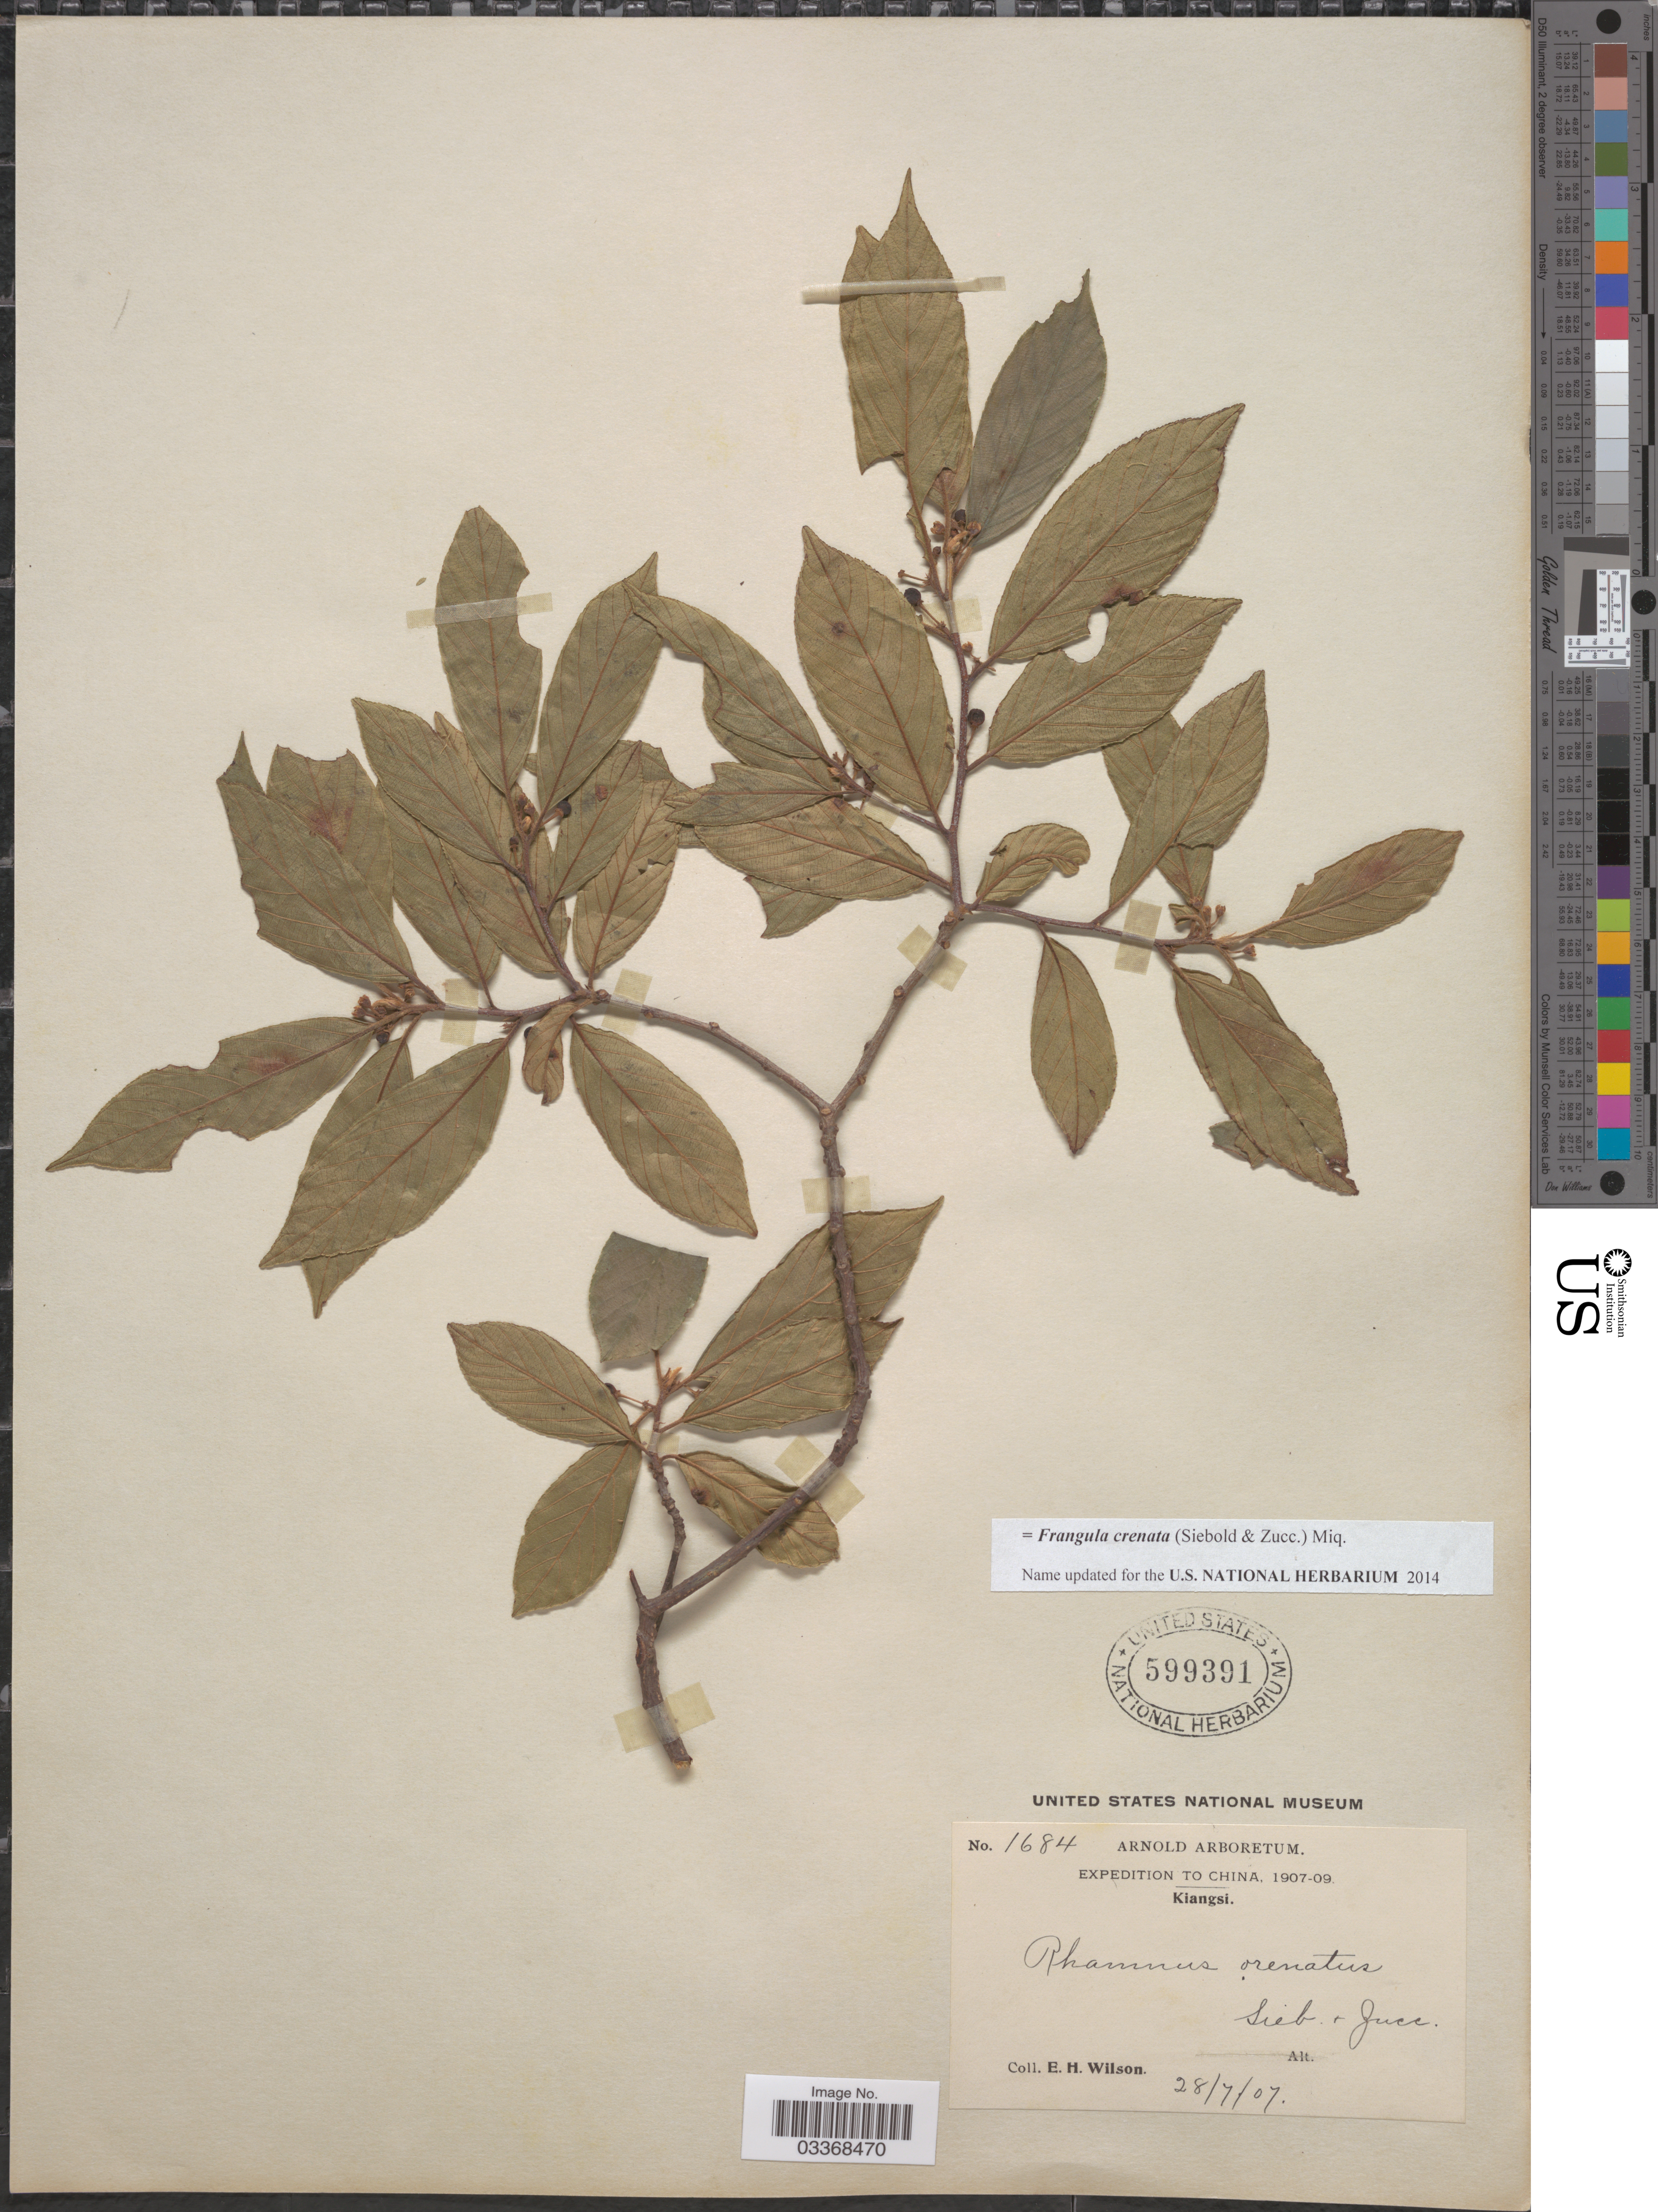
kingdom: Plantae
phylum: Tracheophyta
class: Magnoliopsida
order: Rosales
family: Rhamnaceae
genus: Frangula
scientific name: Frangula crenata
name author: (Siebold & Zucc.) Miq.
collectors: E. Wilson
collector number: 1684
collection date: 1907-07-28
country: China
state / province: Jiangxi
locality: Kiangsi.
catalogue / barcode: US 599391